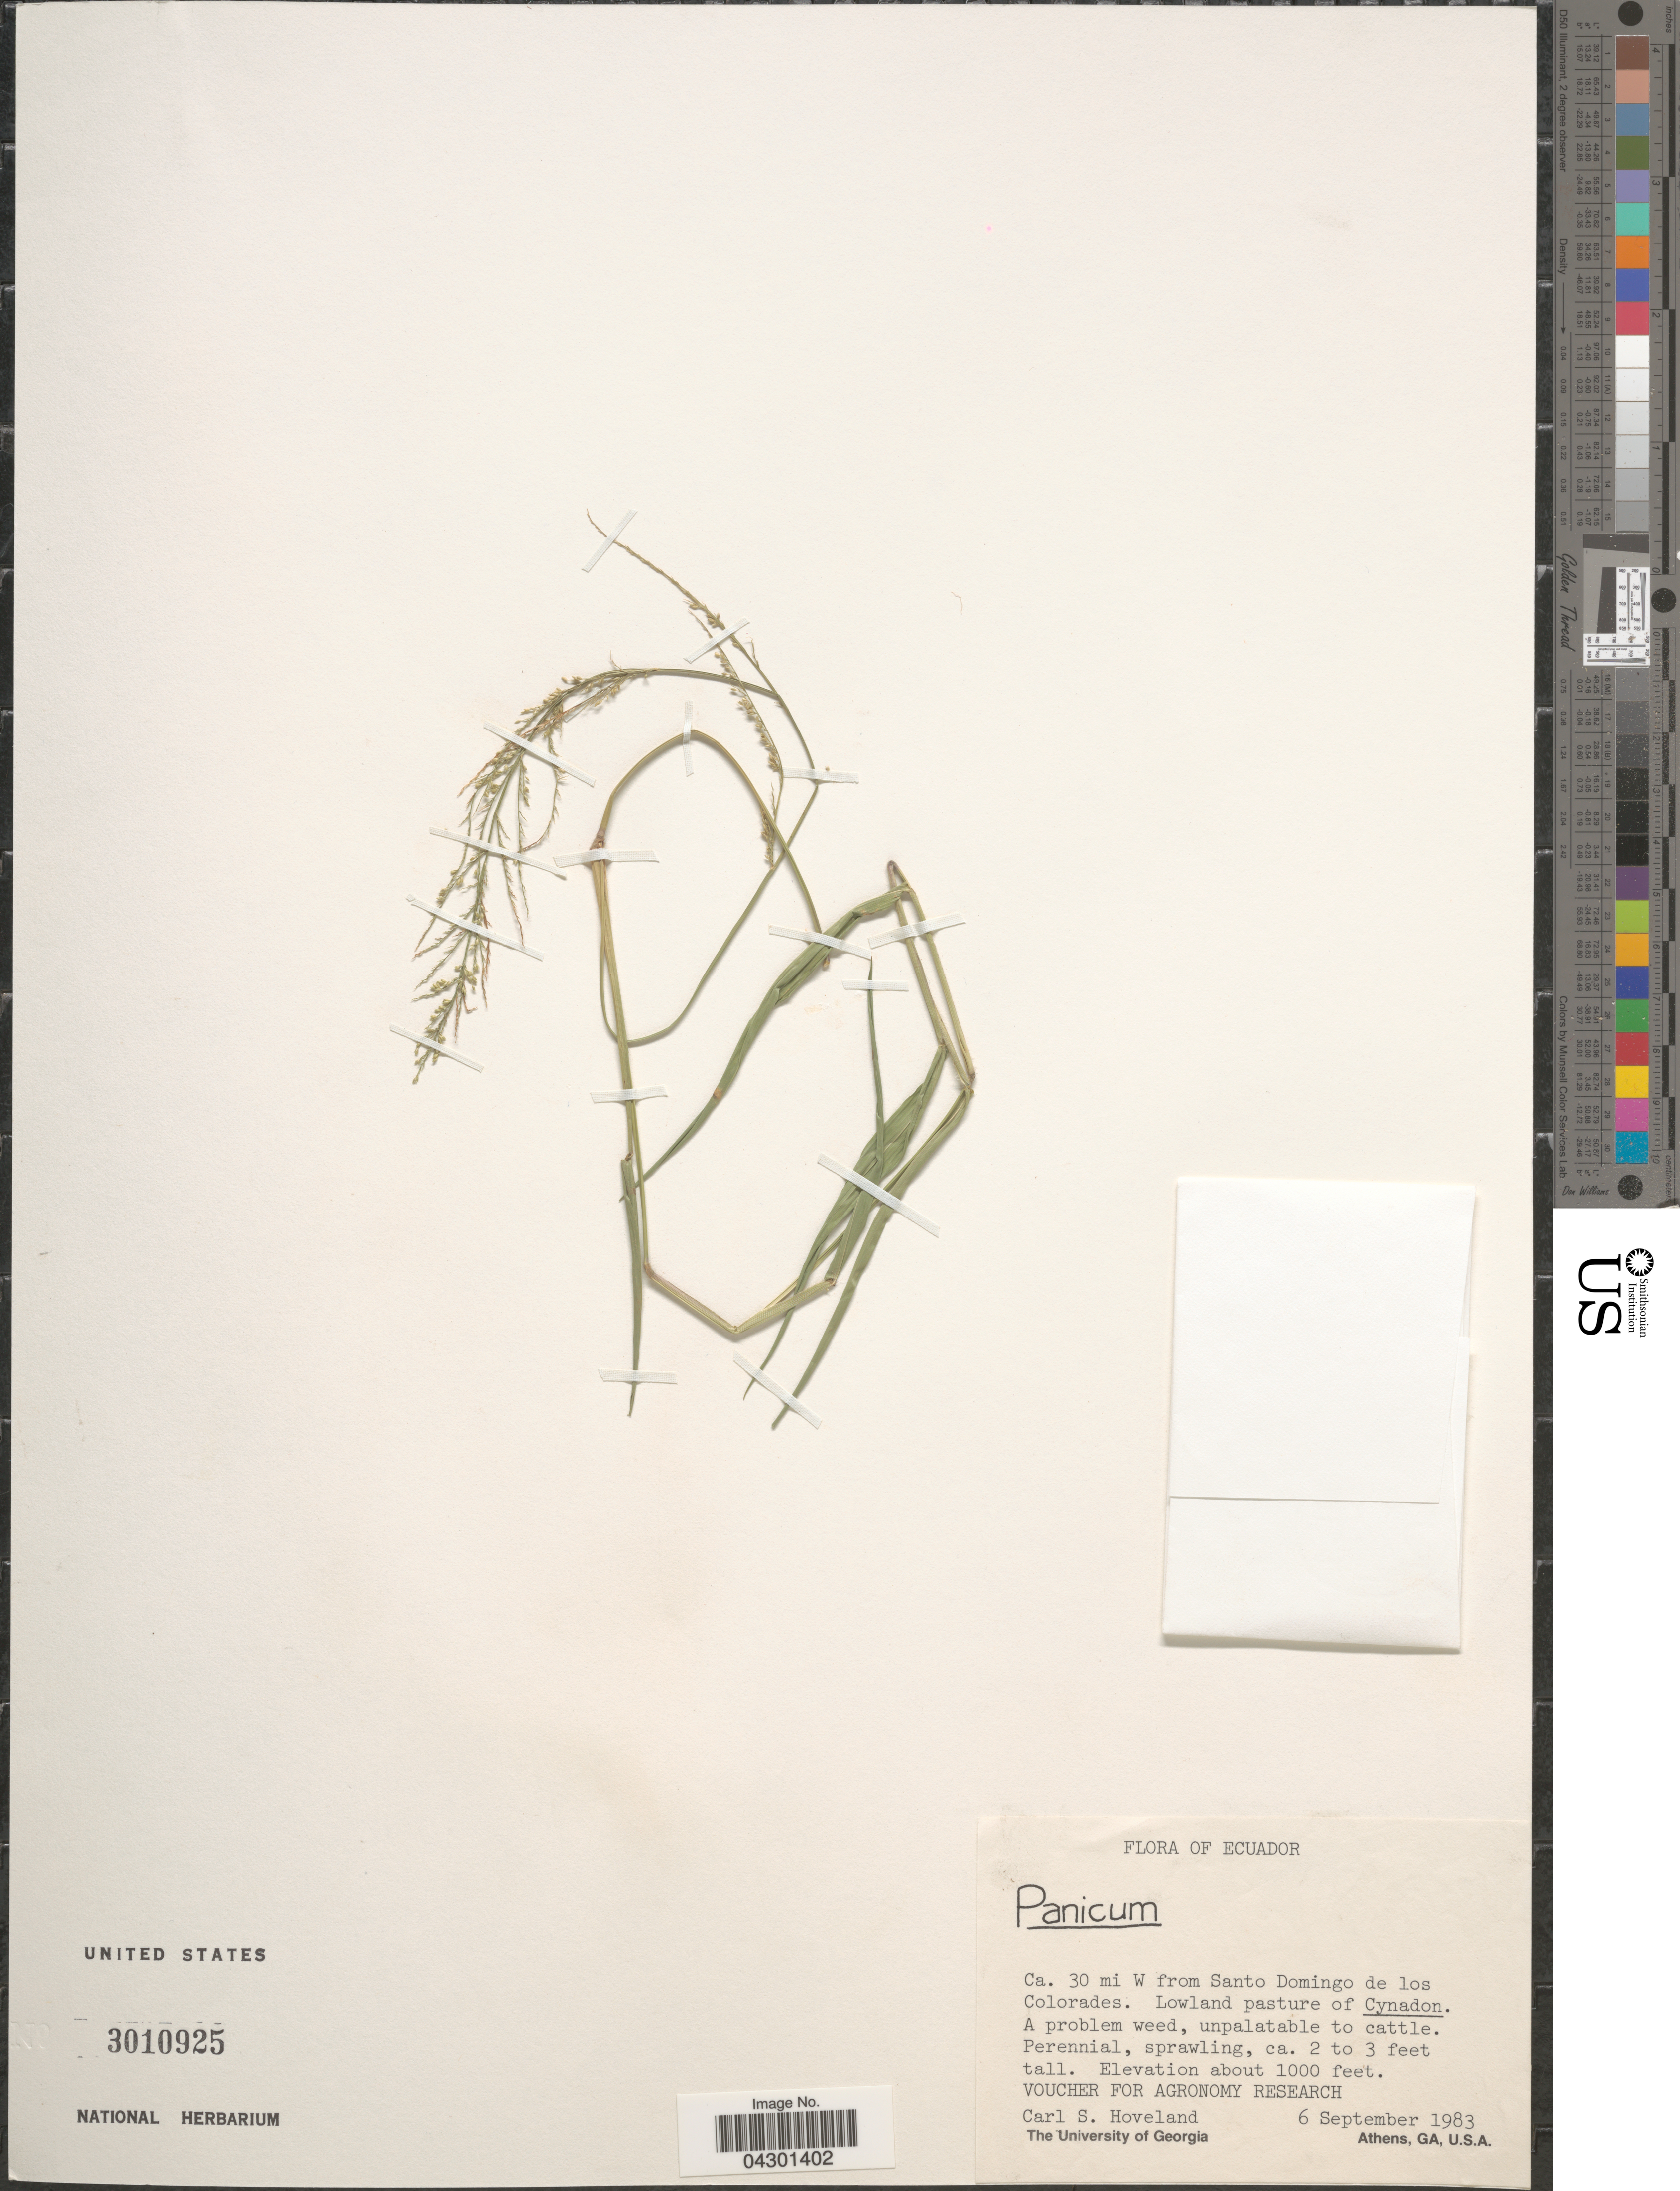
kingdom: Plantae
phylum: Tracheophyta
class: Liliopsida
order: Poales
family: Poaceae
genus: Panicum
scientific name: Panicum sp.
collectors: C. Hoveland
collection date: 1983-09-06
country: Ecuador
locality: Ca. 30 mi W from Santo Domingo de los Colorades.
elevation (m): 305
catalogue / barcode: US 3010925